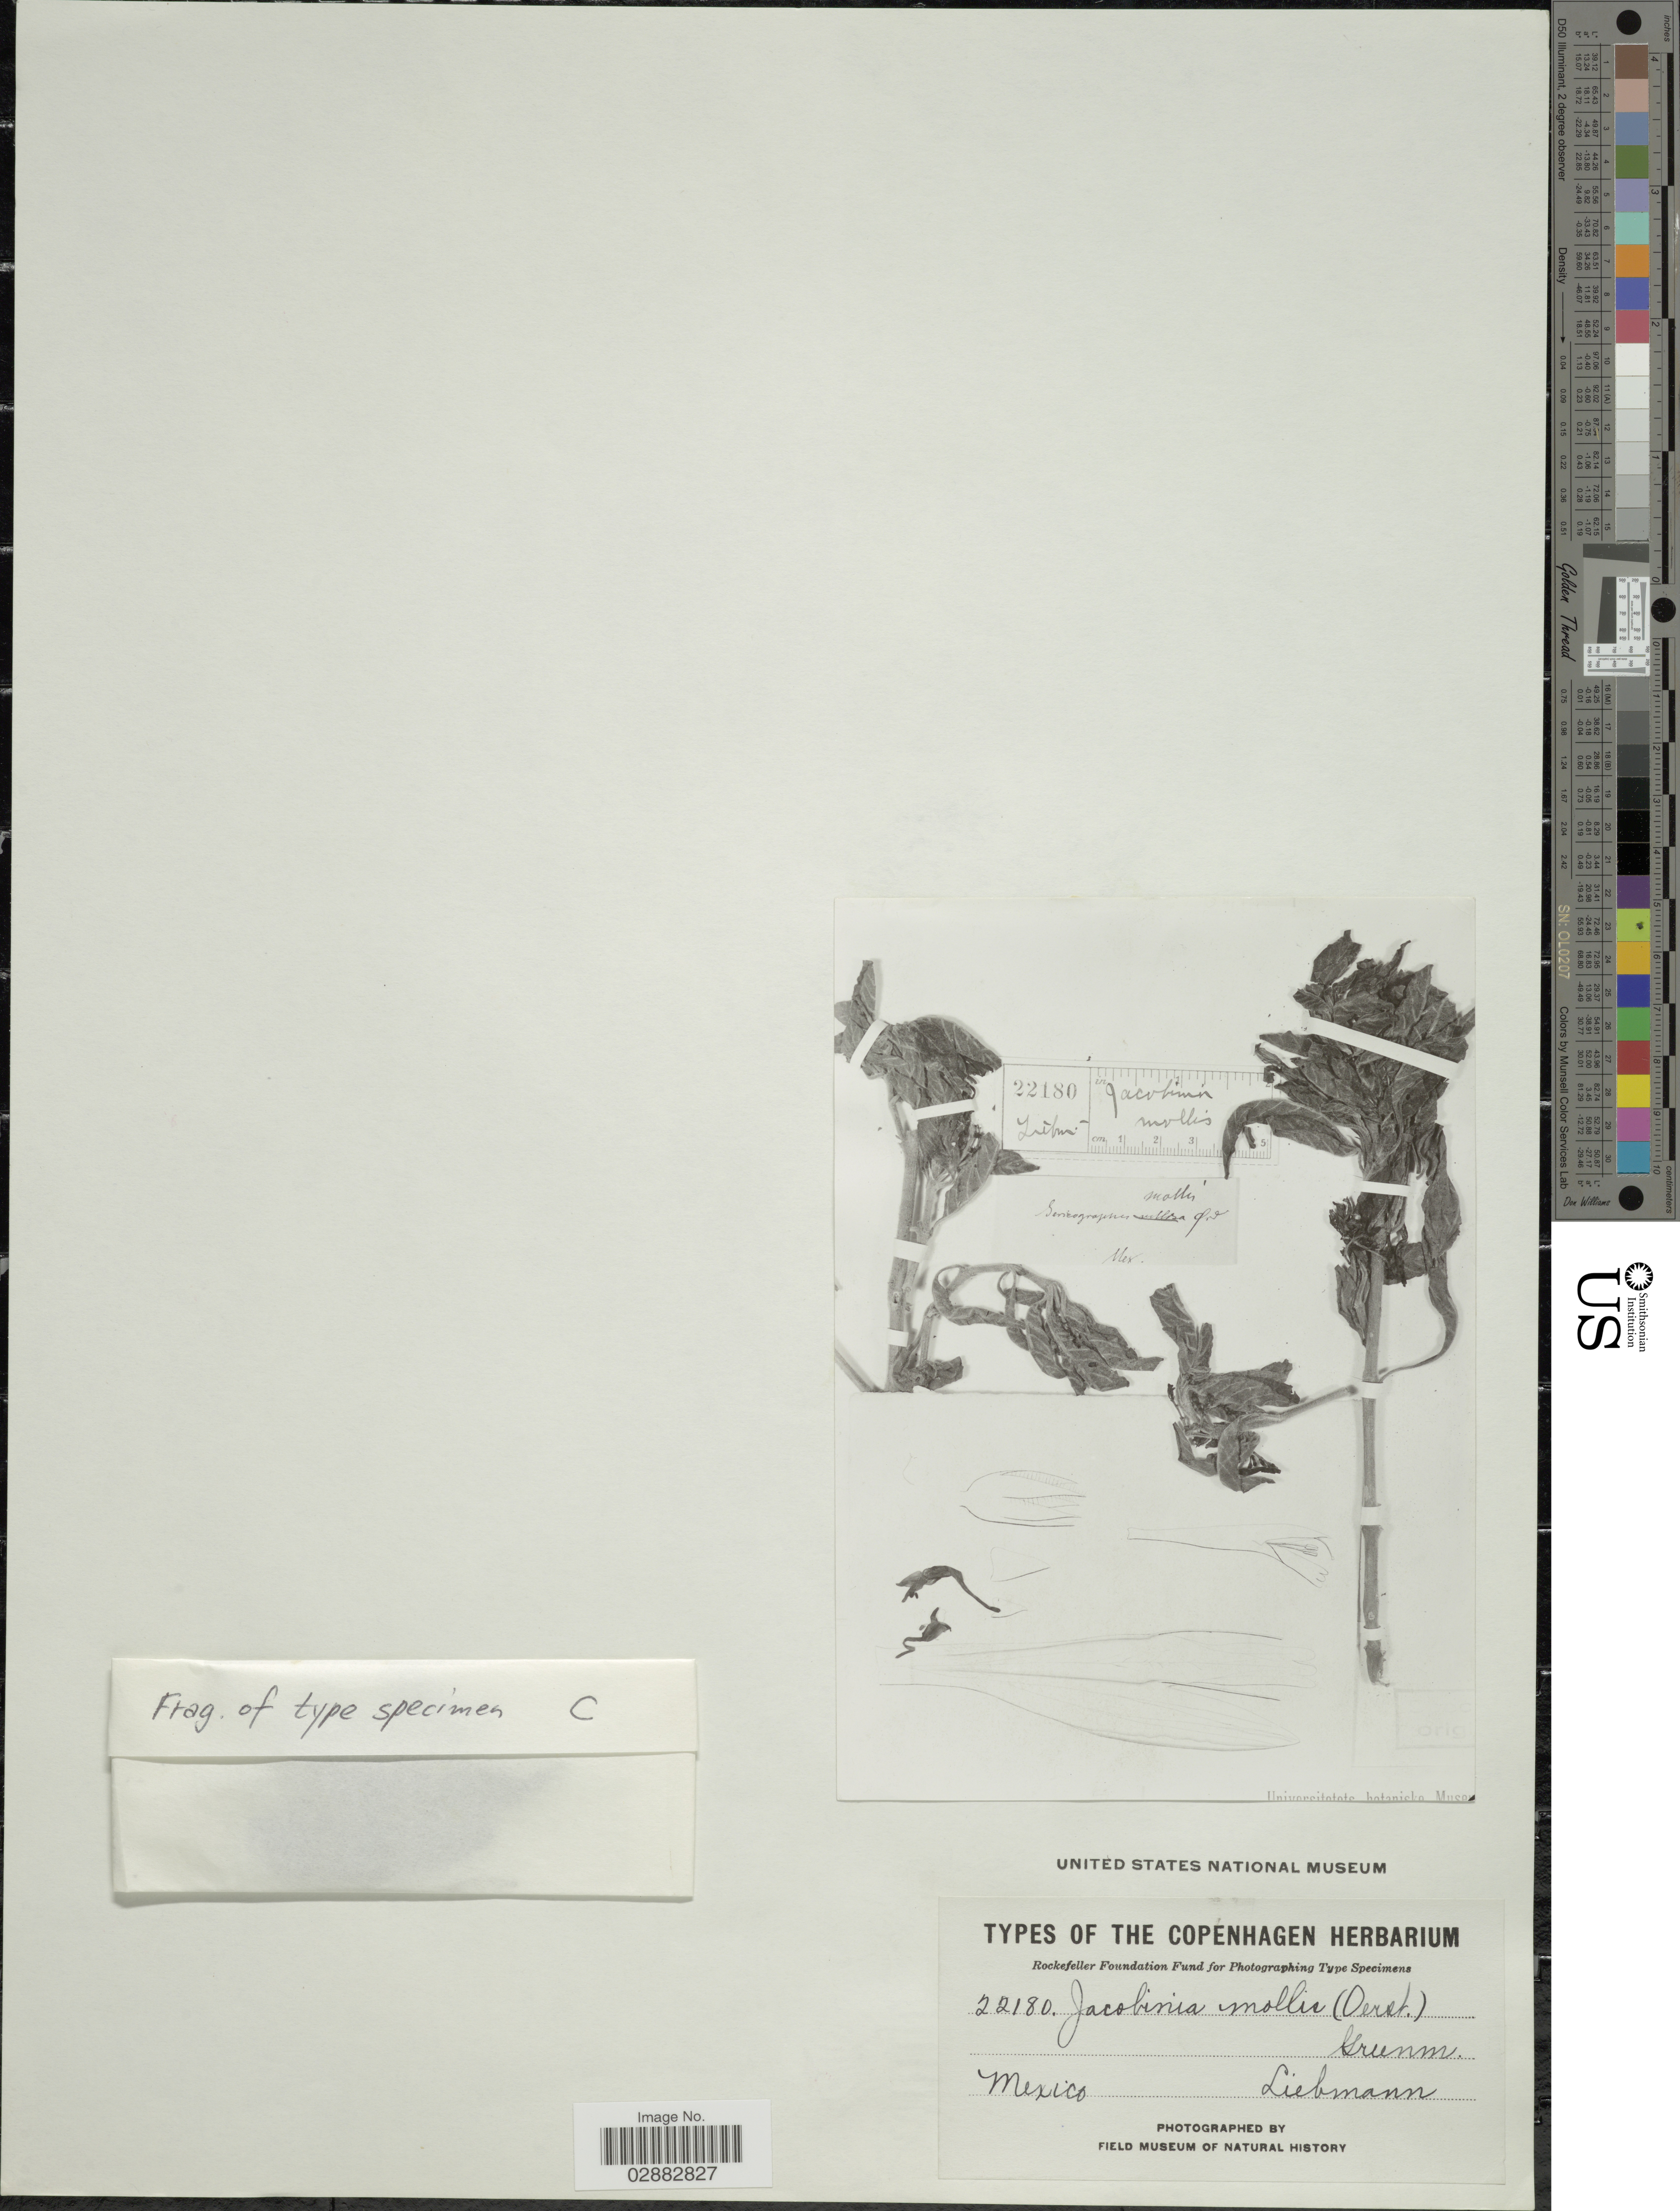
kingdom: Plantae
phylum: Tracheophyta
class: Magnoliopsida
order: Lamiales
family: Acanthaceae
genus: Jacobinia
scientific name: Jacobinia mollis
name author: Greenm.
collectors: Liebmann, --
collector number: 22180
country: Mexico